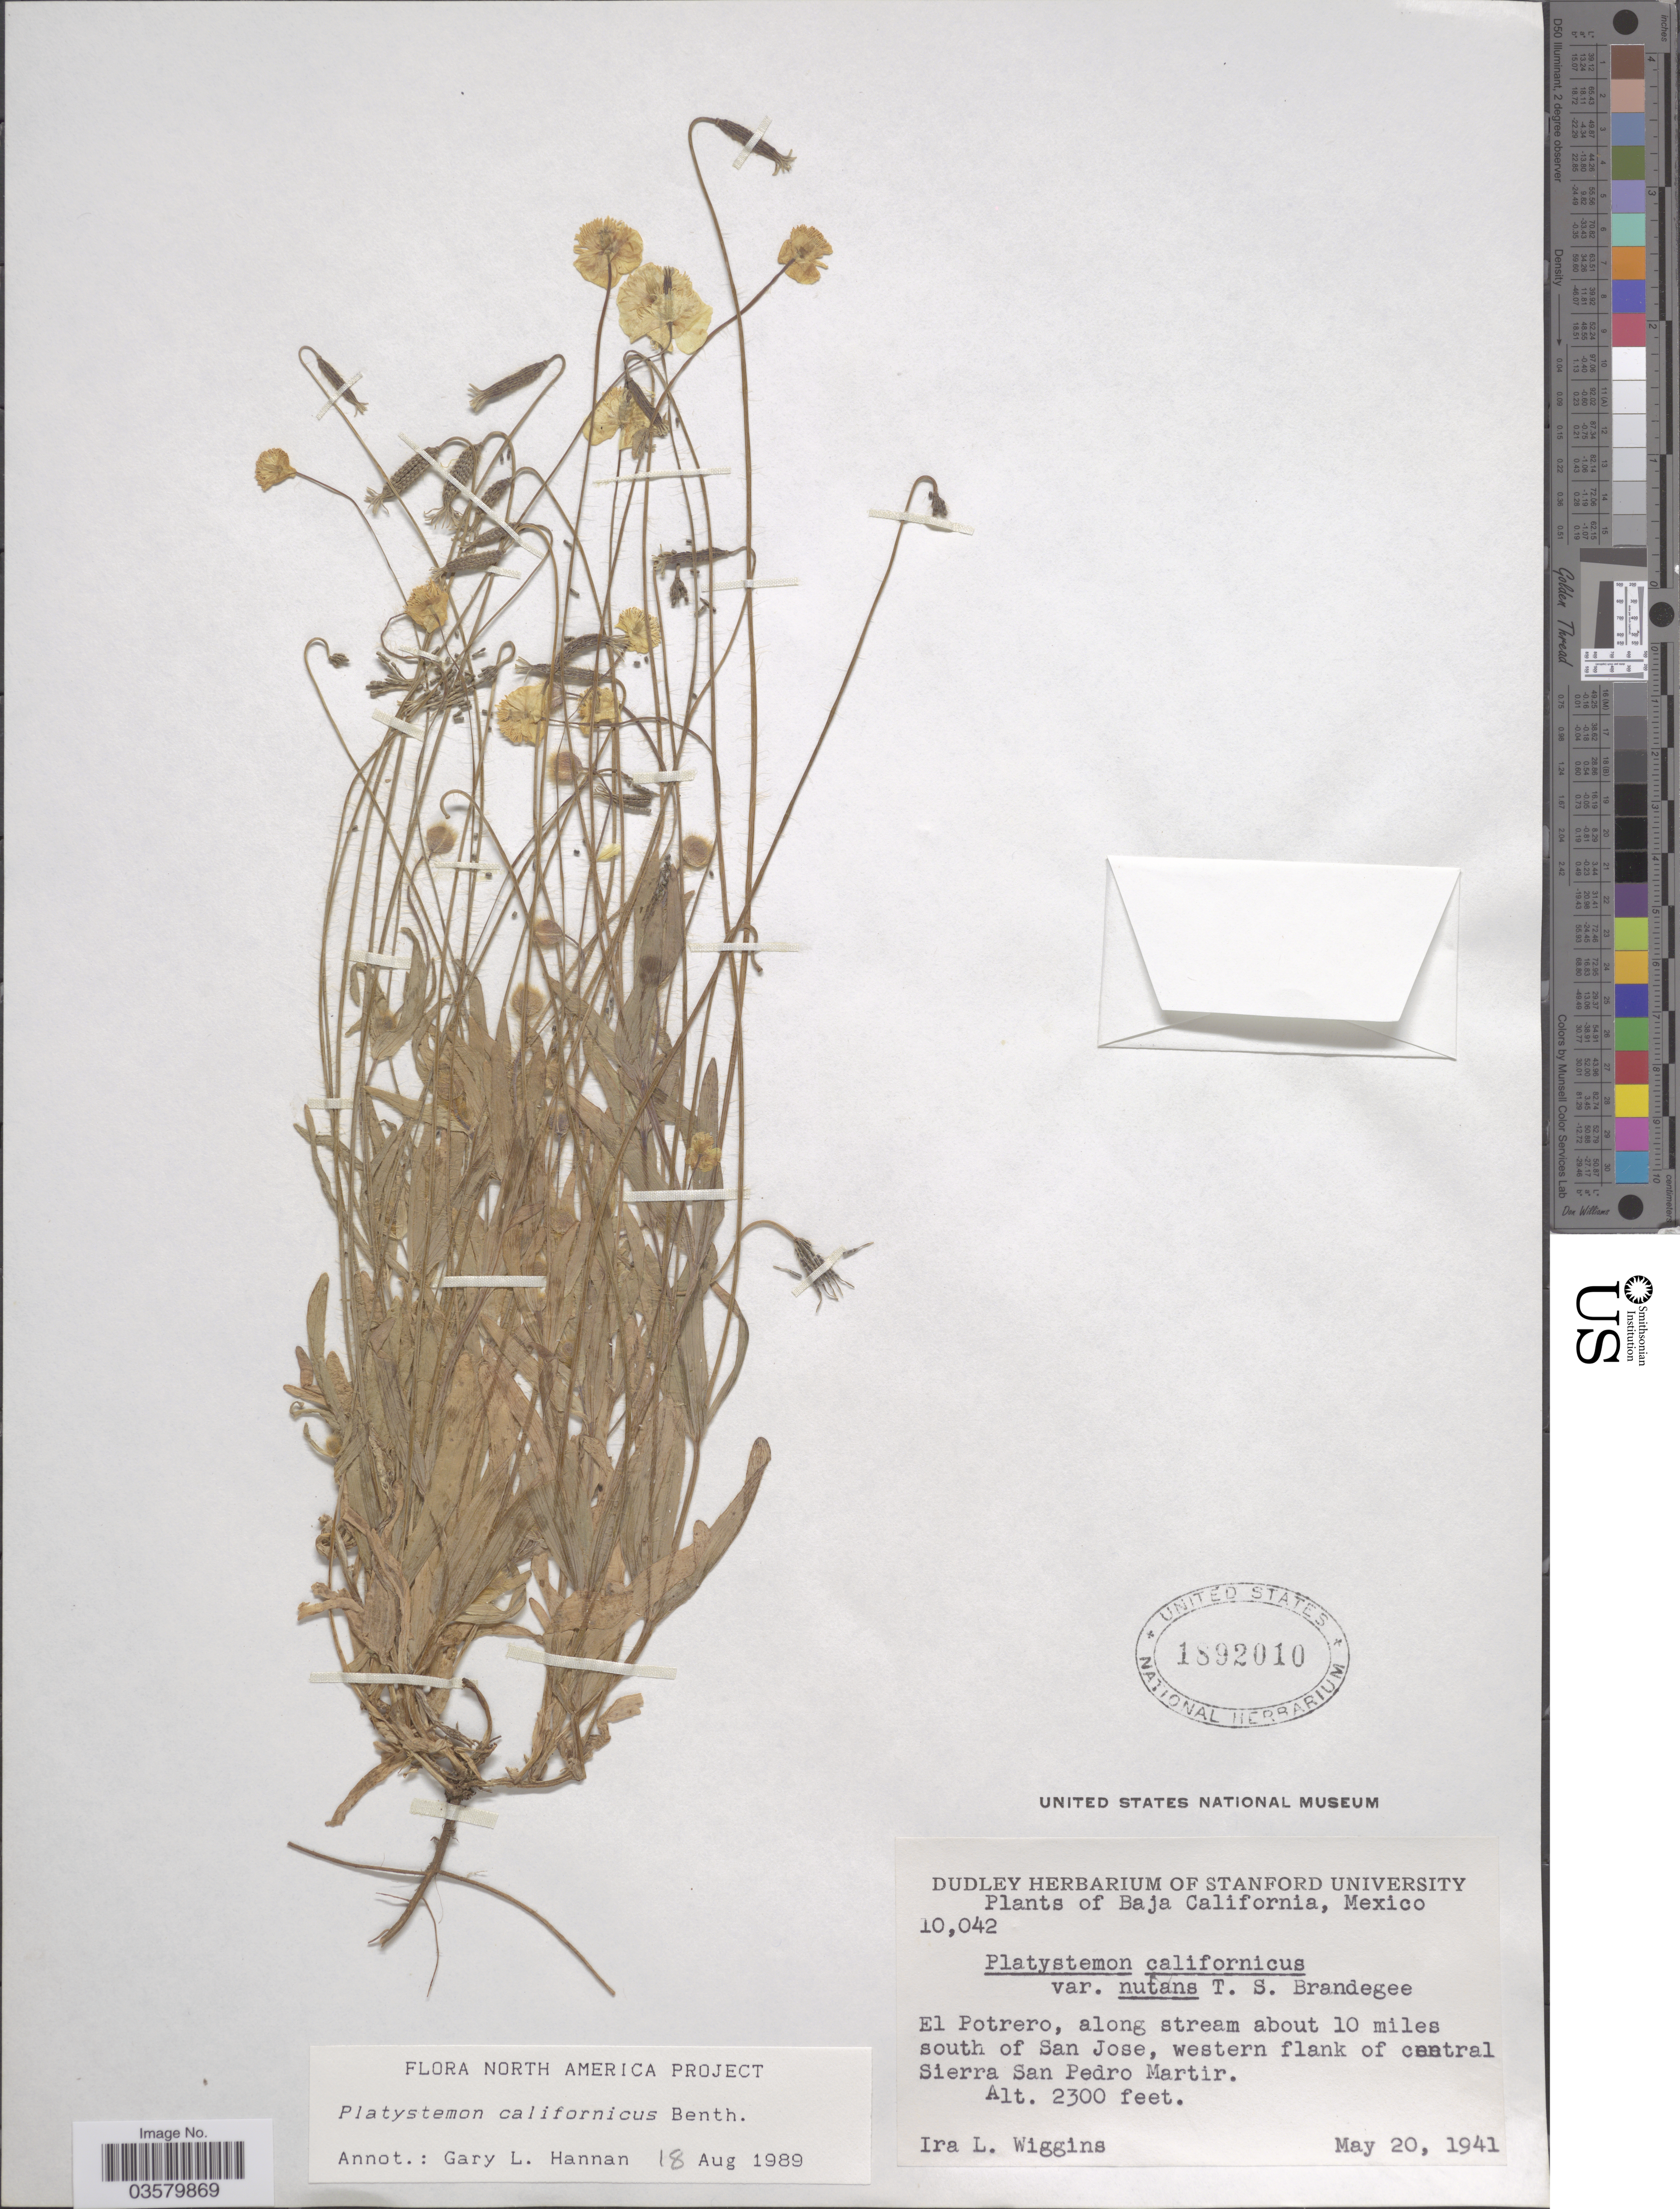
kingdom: Plantae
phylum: Tracheophyta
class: Magnoliopsida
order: Ranunculales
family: Papaveraceae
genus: Platystemon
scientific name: Platystemon californicus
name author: Benth.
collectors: I. L. Wiggins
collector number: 10042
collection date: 1941-05-20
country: Mexico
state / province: Baja California Norte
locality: El Potrero, along stream about 10 miles south of San Jose, western flank of central Sierra San Pedro Martir.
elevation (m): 701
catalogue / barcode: US 1892010